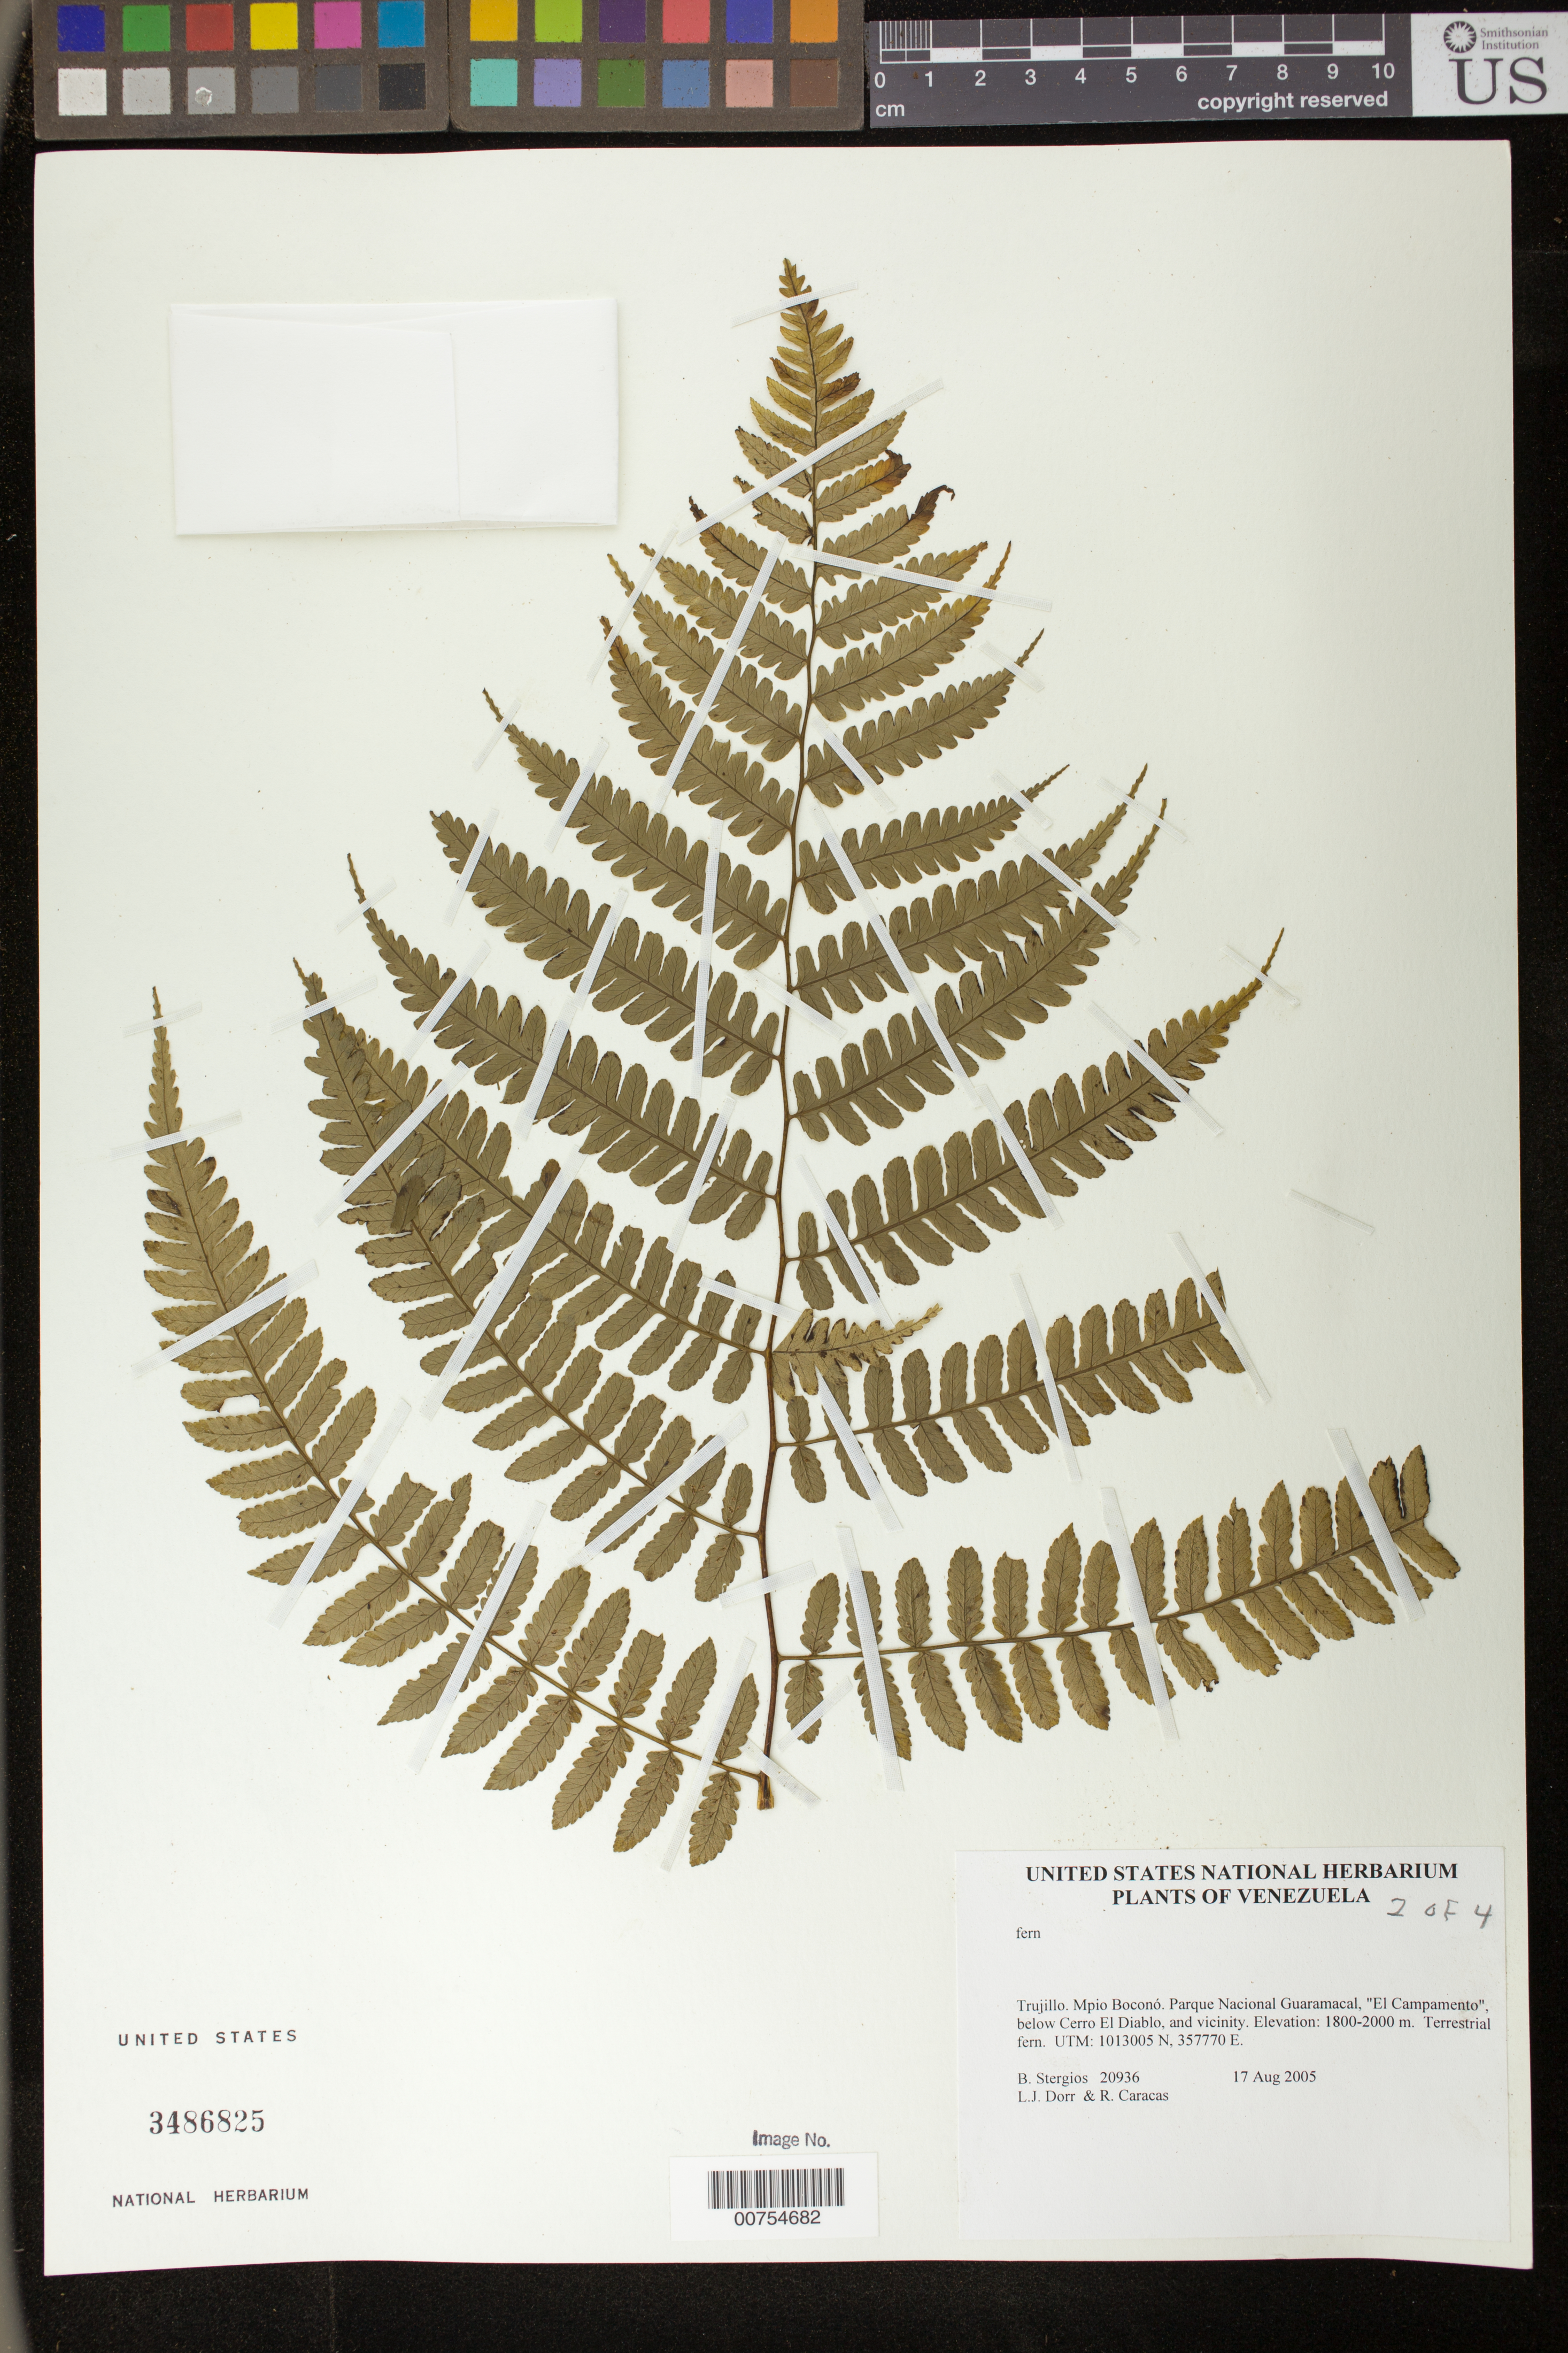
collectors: B. G. Stergios, L. J. Dorr & R. Caracas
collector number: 20936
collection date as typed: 17 Aug 2005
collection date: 2005-08-17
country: Venezuela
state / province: Trujillo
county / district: Boconó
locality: Parque Nacional Guaramacal, "El Campamento", below Cerro El Diablo, and vicinity.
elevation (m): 1800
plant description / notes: PORT, US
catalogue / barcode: US 3486825